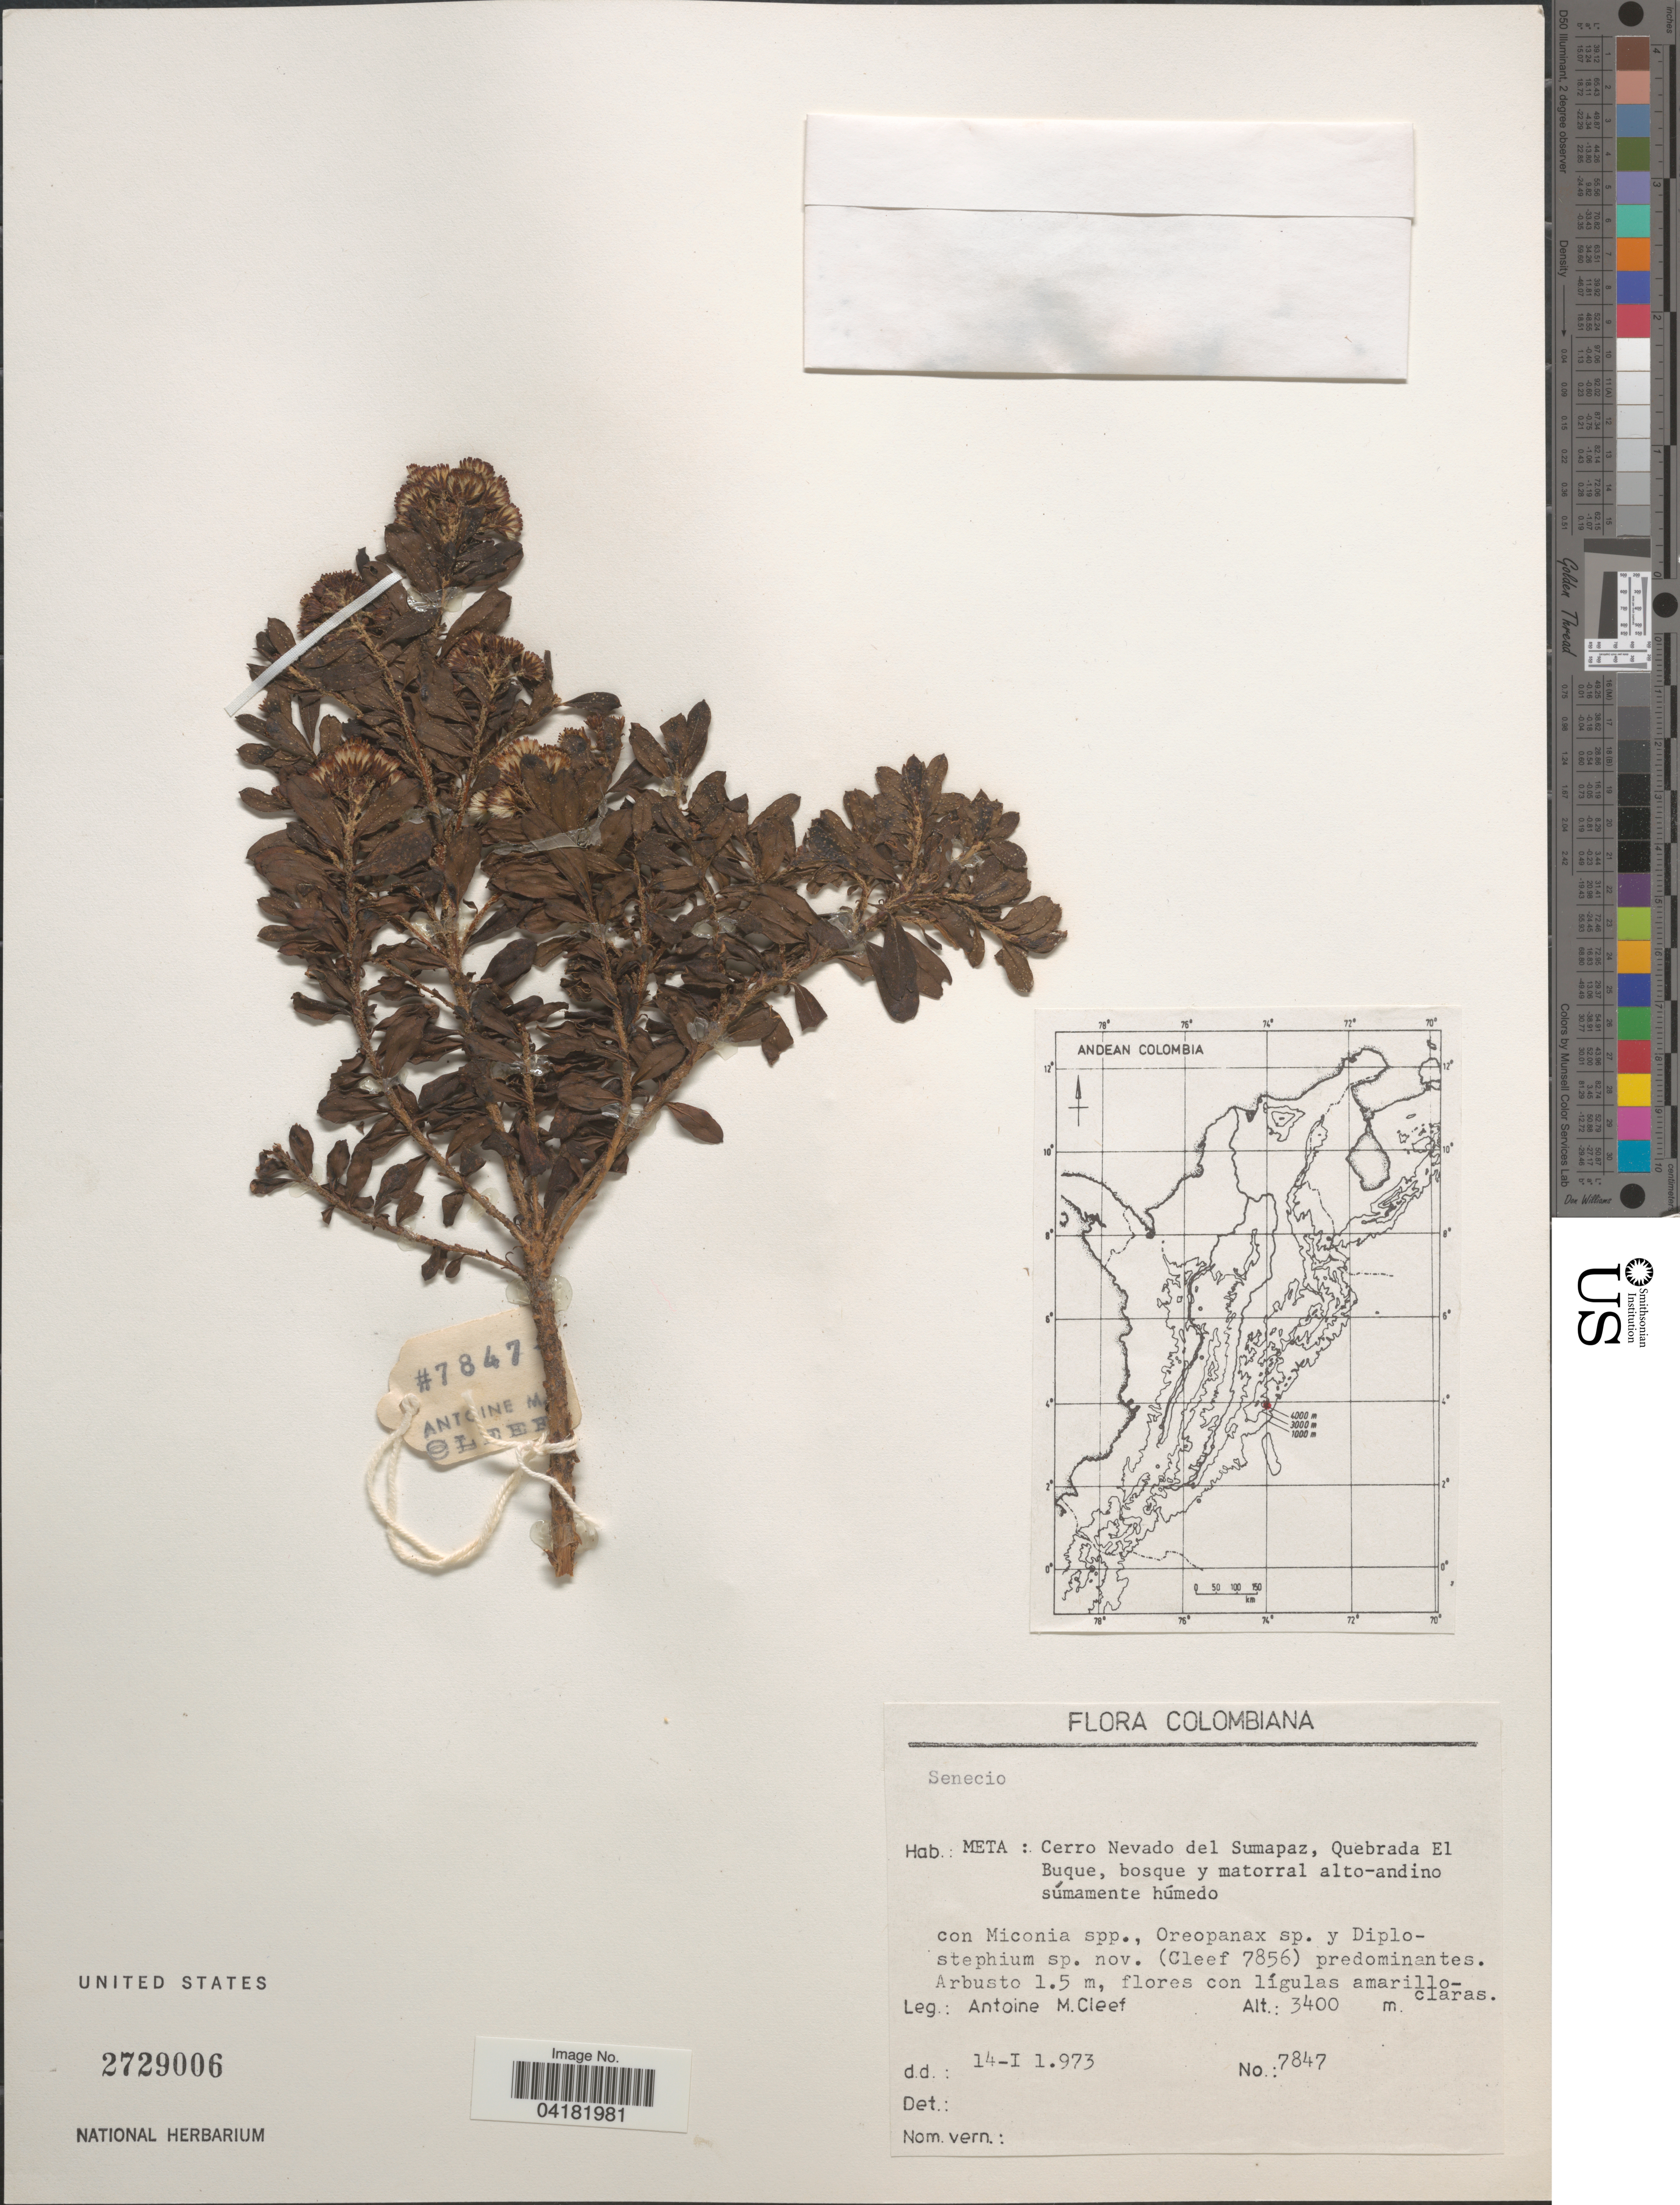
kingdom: Plantae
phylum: Tracheophyta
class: Magnoliopsida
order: Asterales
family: Asteraceae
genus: Senecio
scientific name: Senecio sp.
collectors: A. M. Cleef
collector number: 7967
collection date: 1973-01-14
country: Colombia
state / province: Meta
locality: Colombiana. Cerro Nevado del Sumapaz, Quebrada El Buque.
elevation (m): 3400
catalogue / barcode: US 2729006